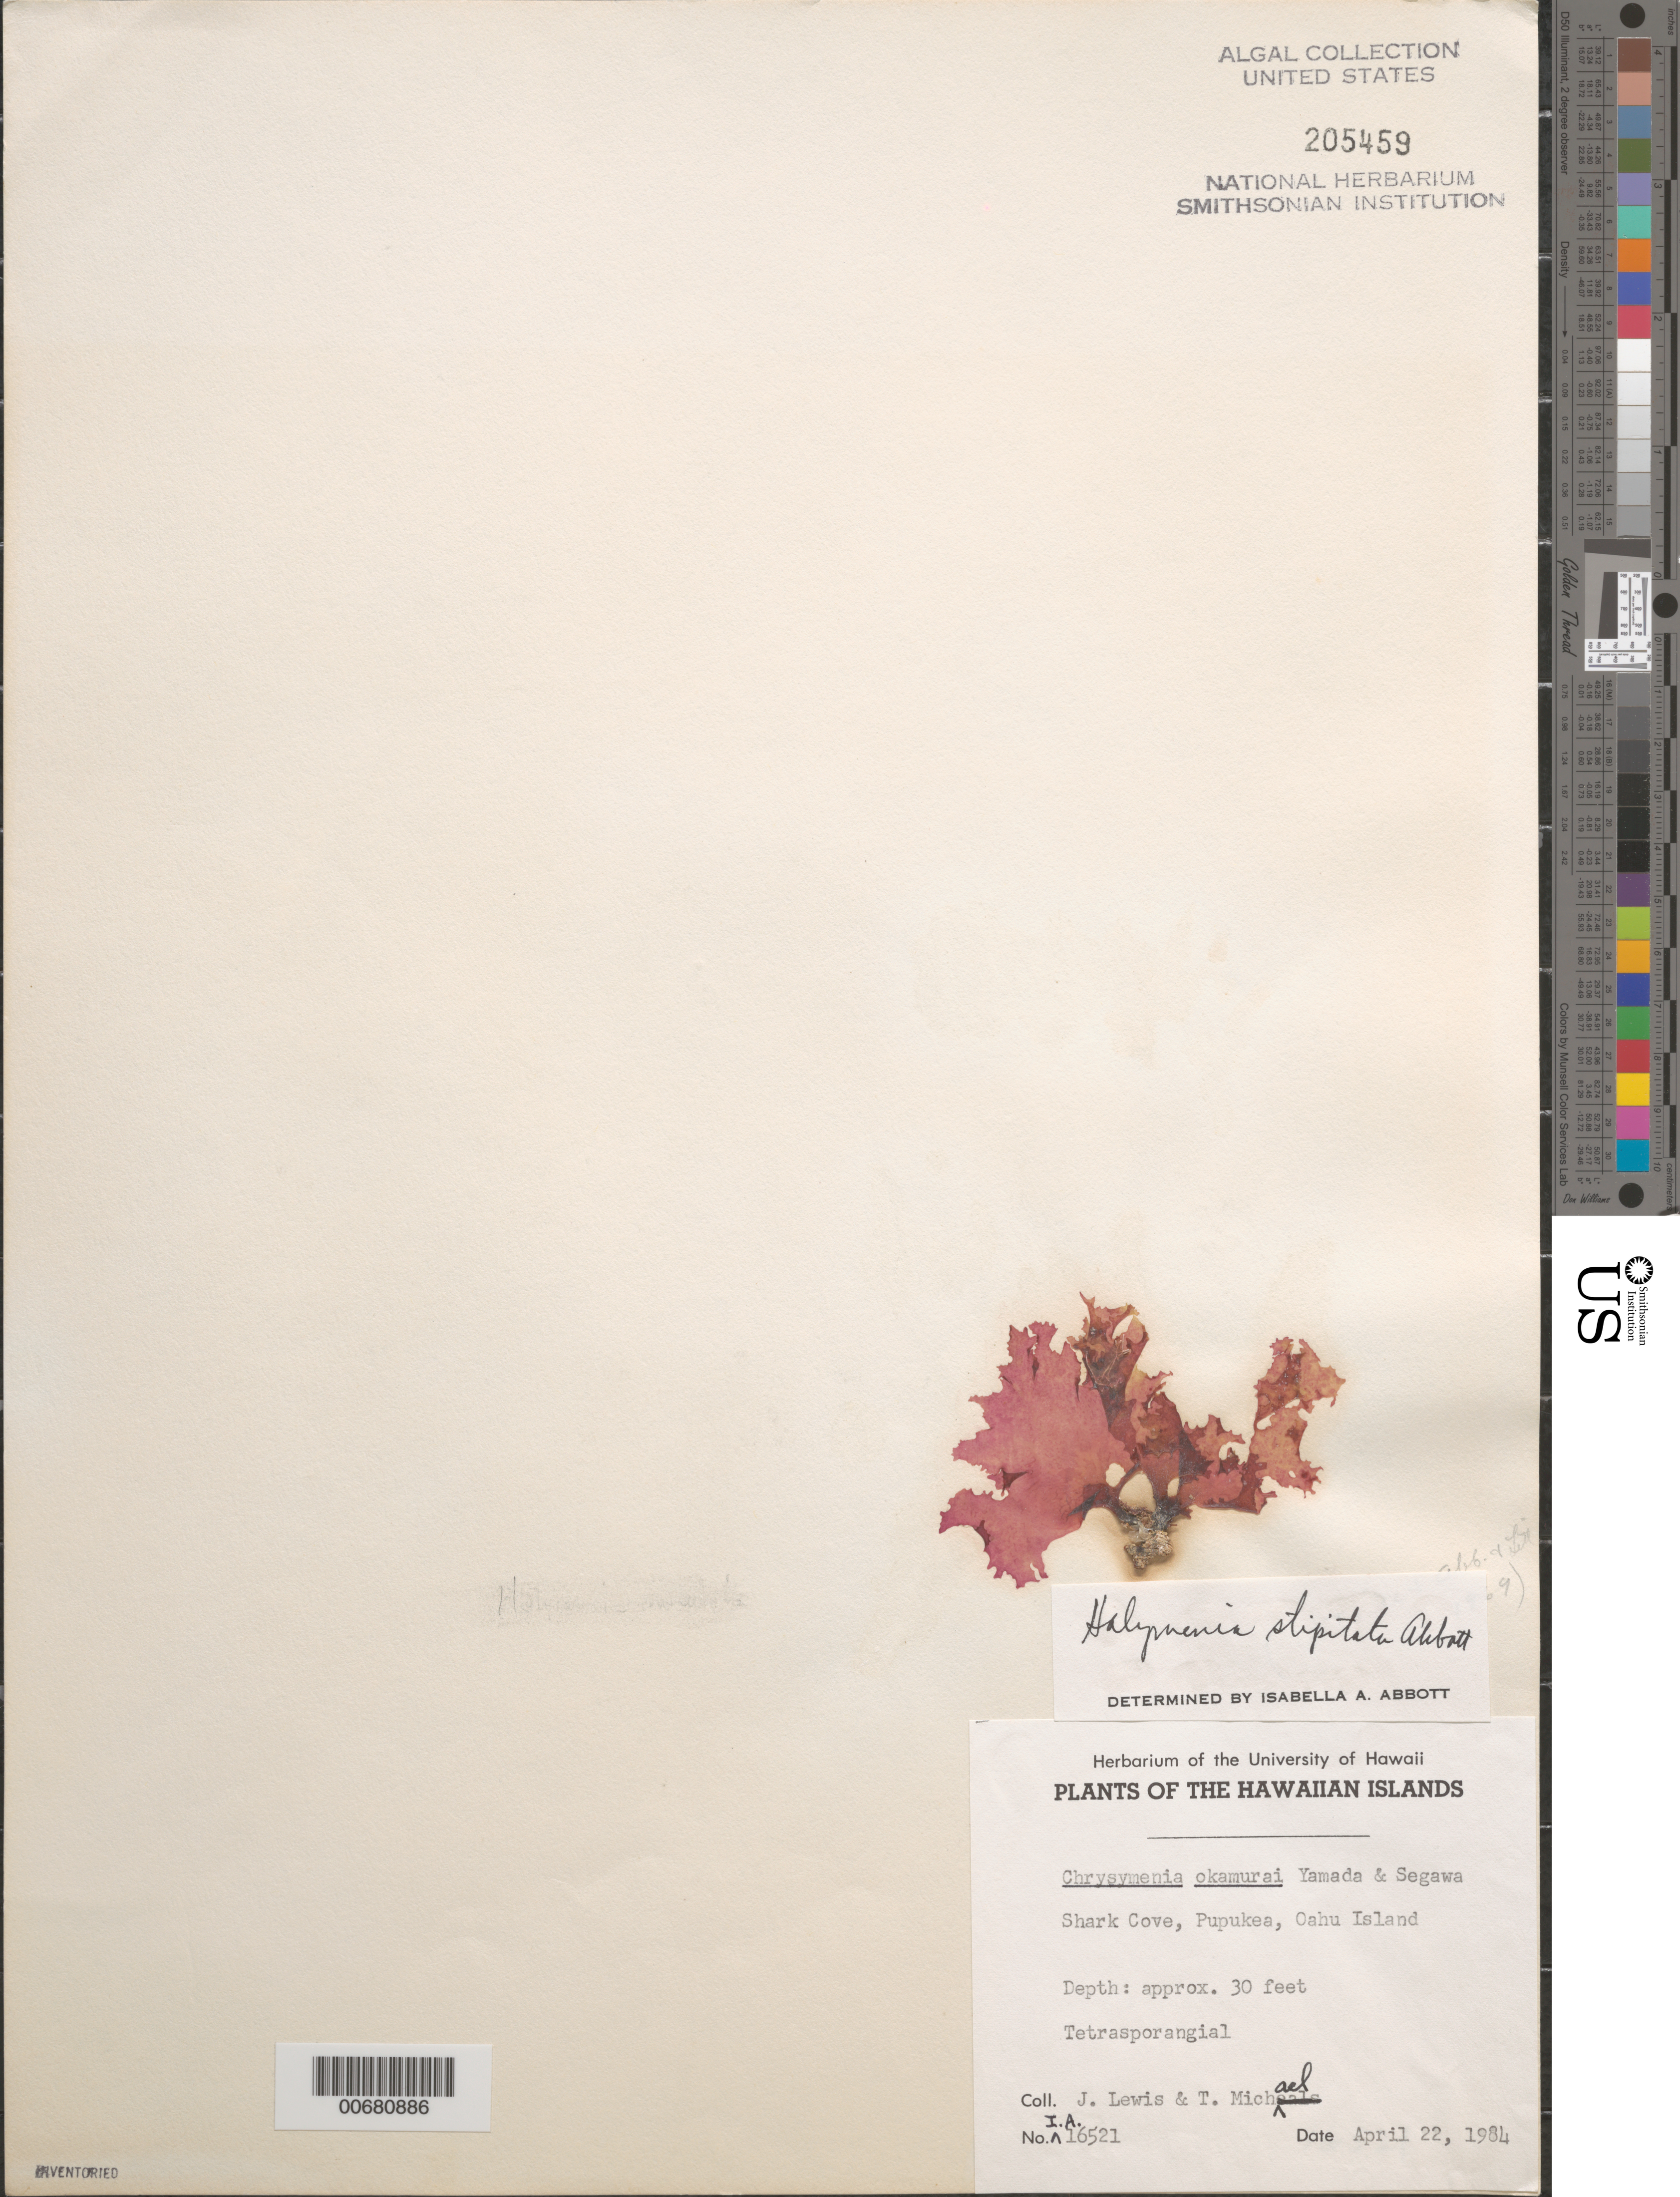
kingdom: Plantae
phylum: Rhodophyta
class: Florideophyceae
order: Halymeniales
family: Halymeniaceae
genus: Halymenia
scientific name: Halymenia stipitata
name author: I.A. Abbott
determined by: Abbott, Isabella A.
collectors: J. Lewis & T. Michael or Micheals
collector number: IAA 16521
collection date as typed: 22 Apr 1984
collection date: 1984-04-22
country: United States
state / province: Hawaii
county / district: Honolulu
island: Oahu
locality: Shark Cove, Pupukea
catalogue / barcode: US 205459